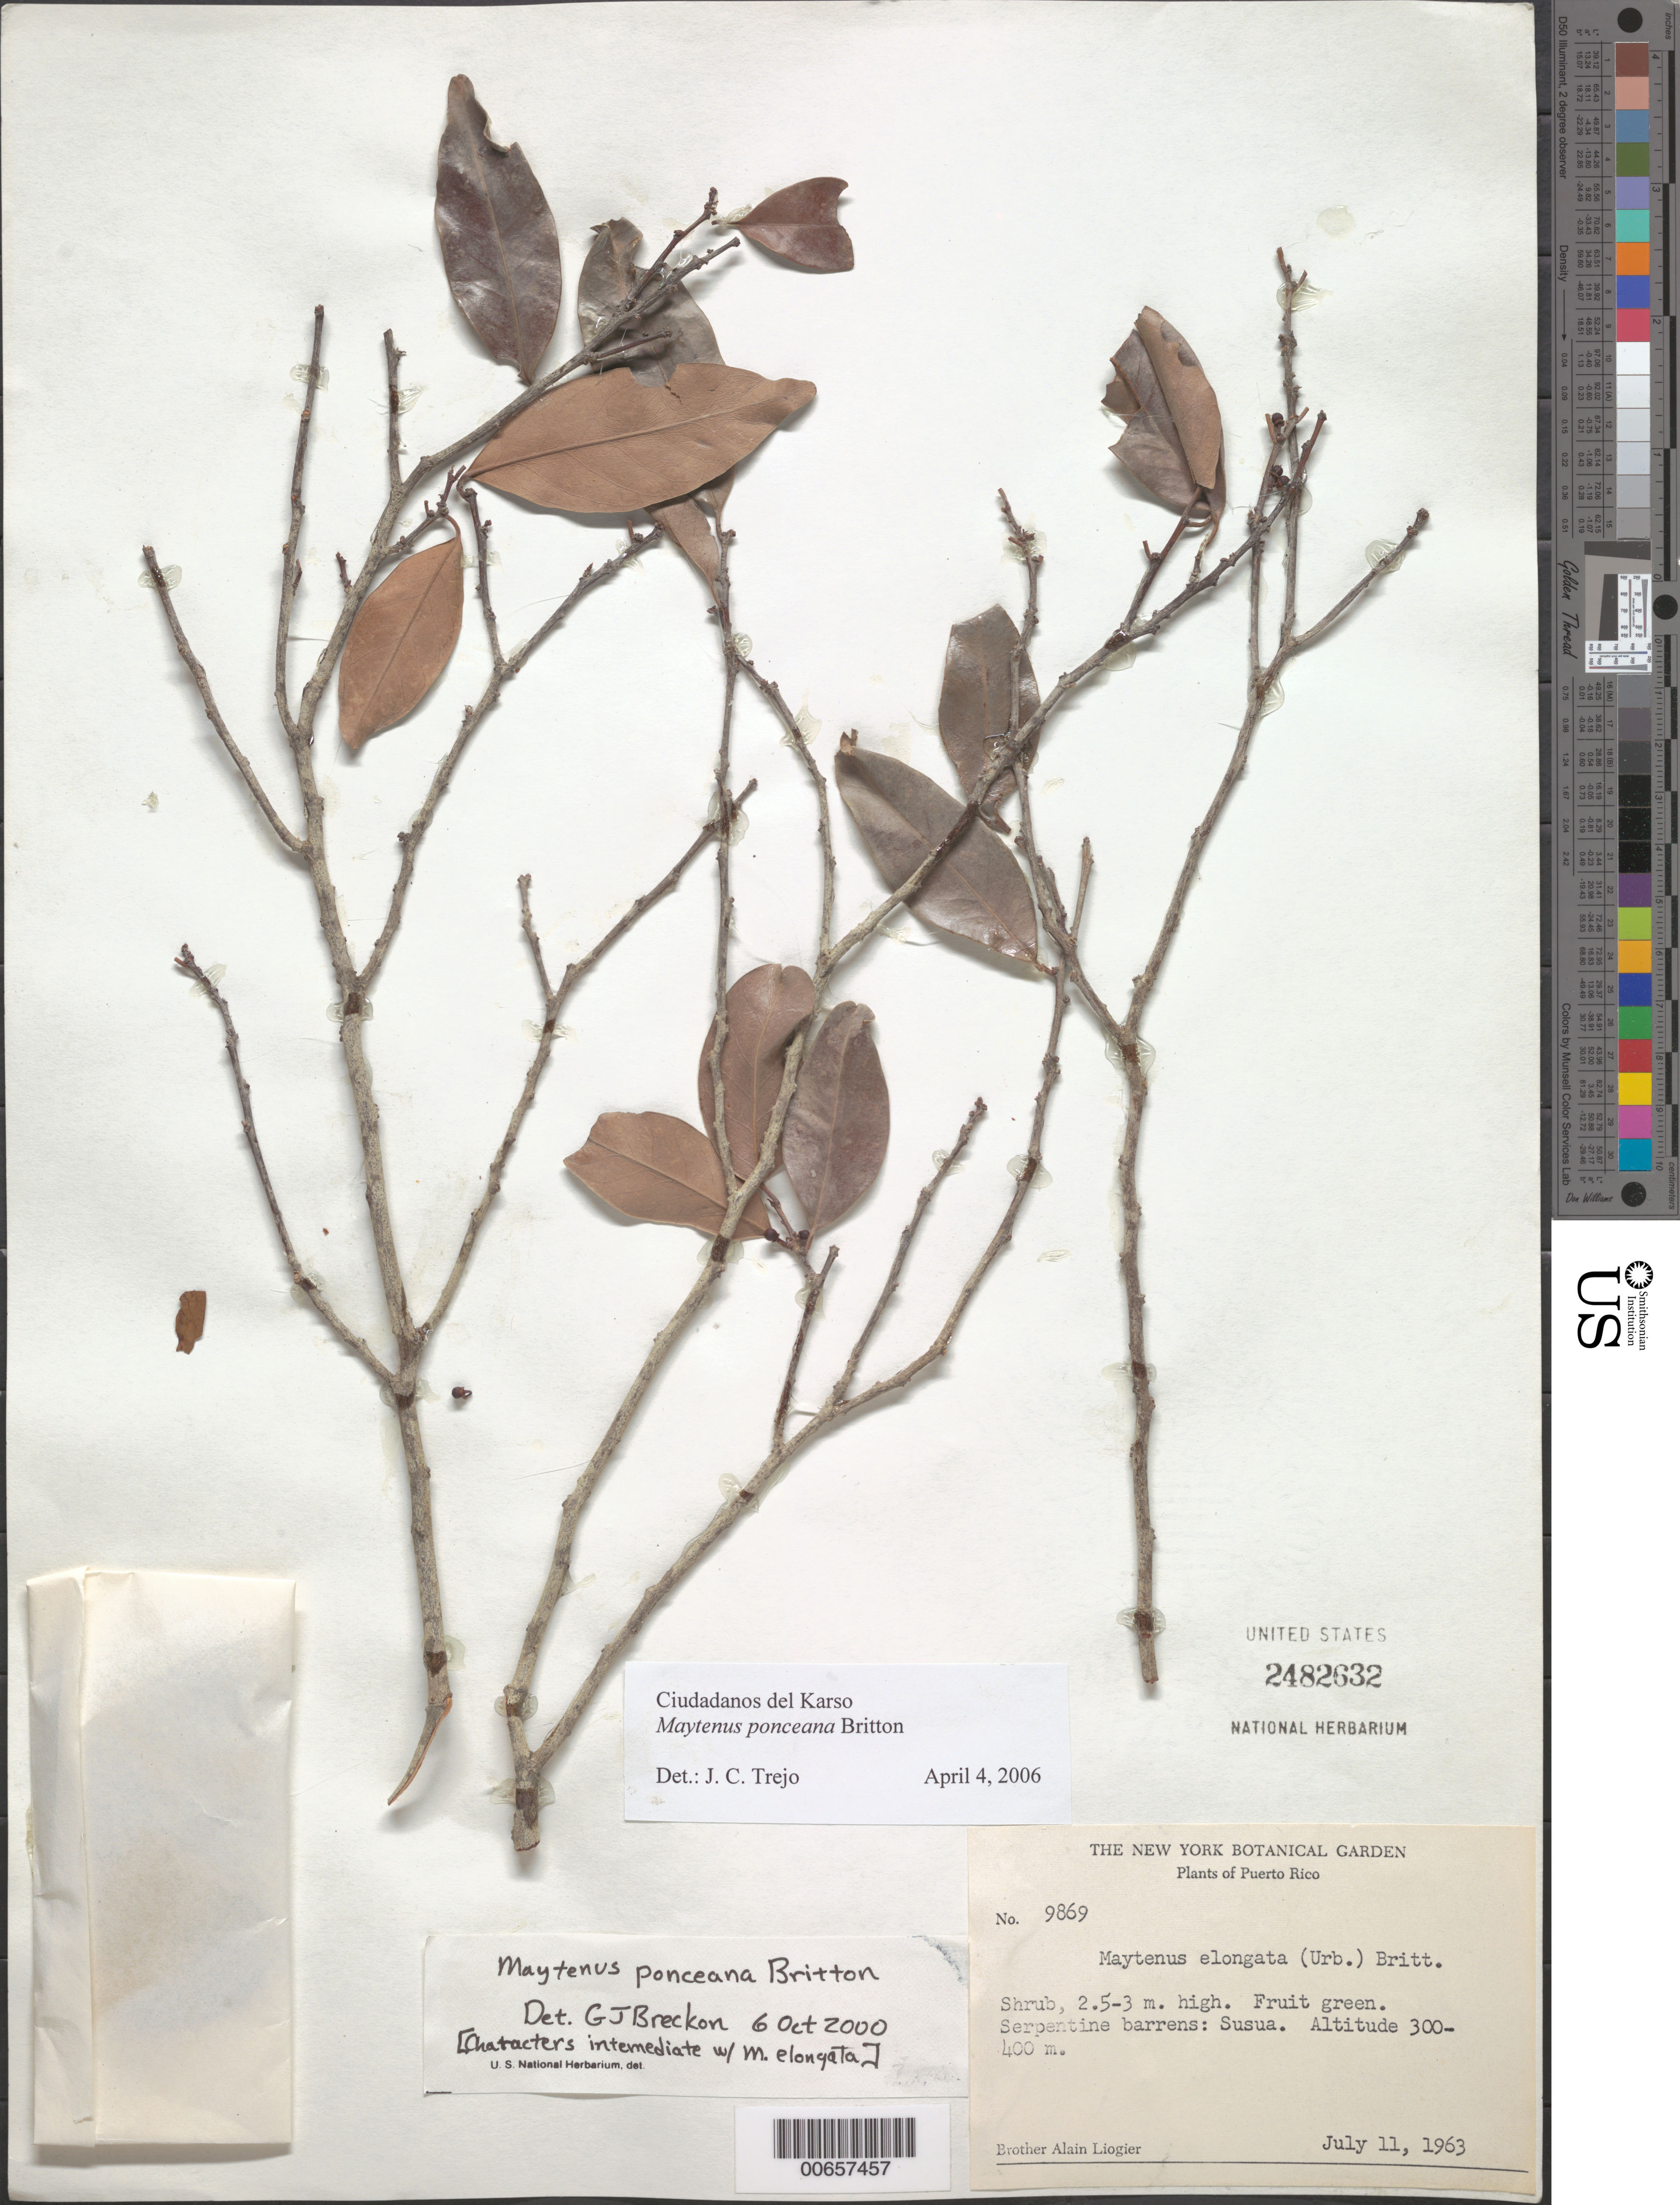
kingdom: Plantae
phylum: Tracheophyta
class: Magnoliopsida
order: Celastrales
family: Celastraceae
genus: Maytenus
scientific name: Maytenus ponceana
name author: Britton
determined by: Trejo-Torres, J. C.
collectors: A. H. Liogier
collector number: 9869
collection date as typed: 11 Jul 1963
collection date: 1963-07-11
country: Puerto Rico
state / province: Yauco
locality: Susua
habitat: Serpentine barrens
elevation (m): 400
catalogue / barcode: US 2482632